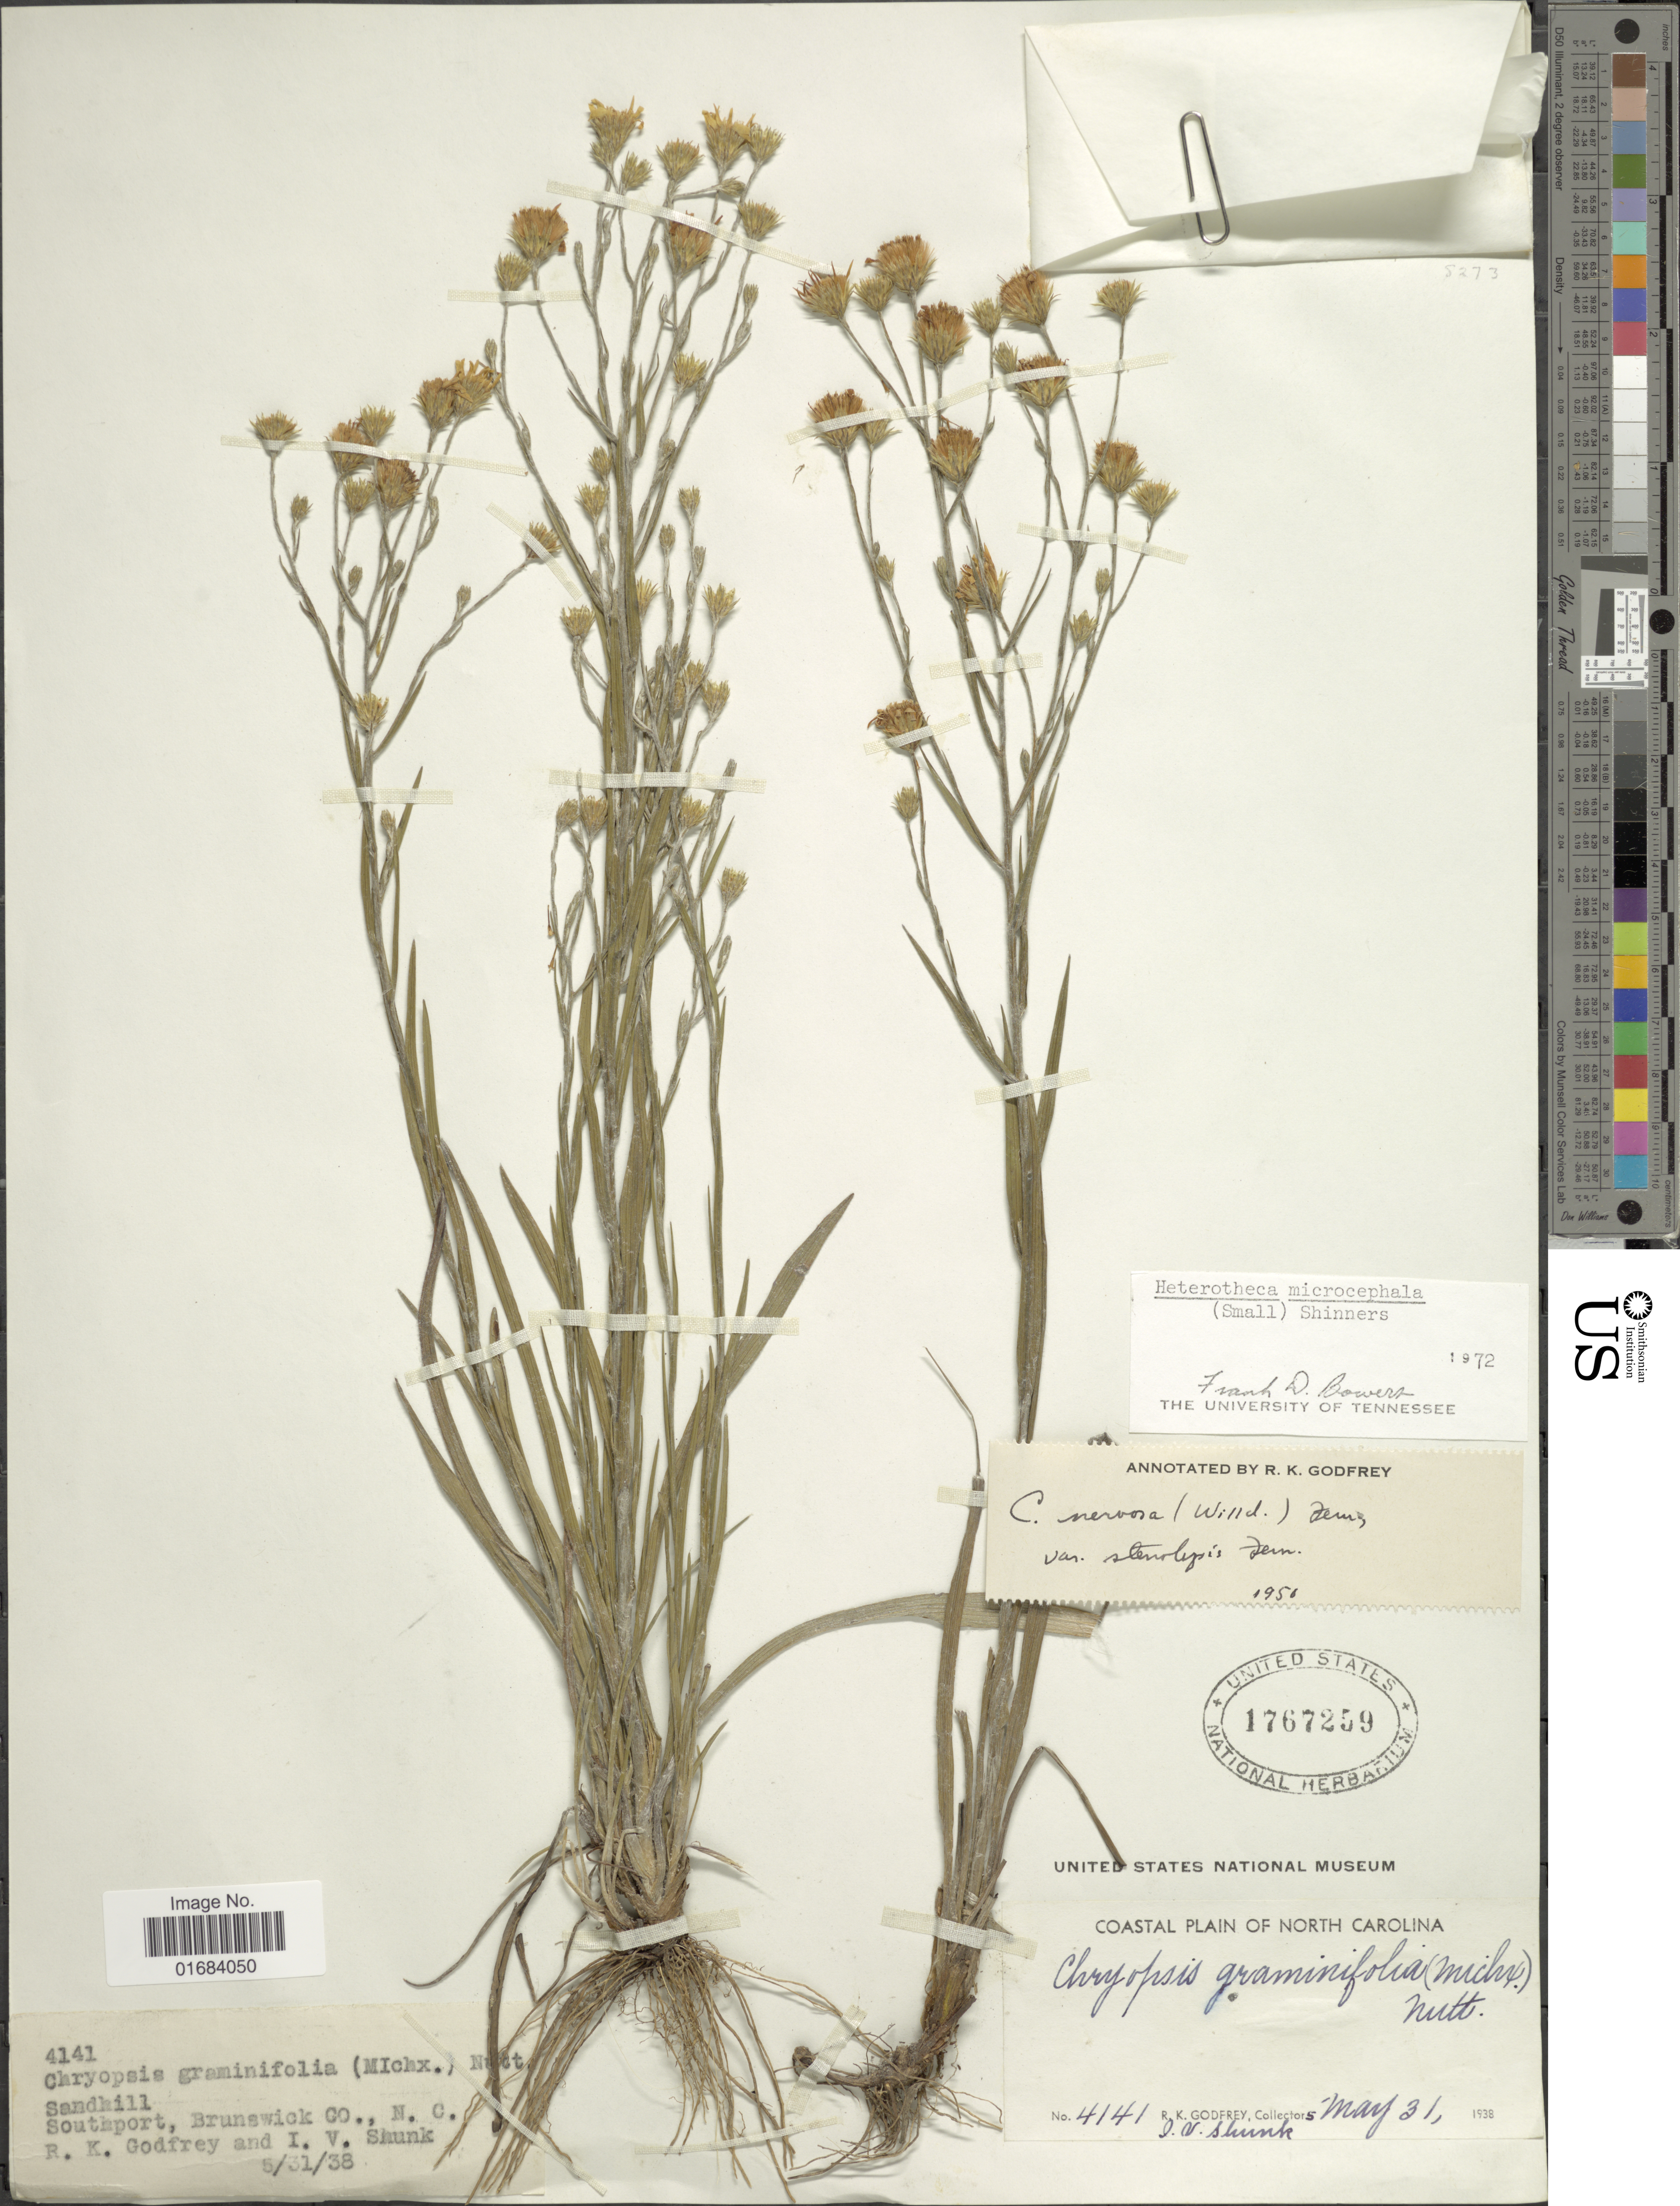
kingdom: Plantae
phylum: Tracheophyta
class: Magnoliopsida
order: Asterales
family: Asteraceae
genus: Pityopsis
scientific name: Pityopsis microcephala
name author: Small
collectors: R. K. Godfrey & I. Shunk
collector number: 4141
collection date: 1938-05-31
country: United States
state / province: North Carolina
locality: Coastal Plain of North Carolina, Southport, Brunswick Co., N. C.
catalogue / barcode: US 1767259